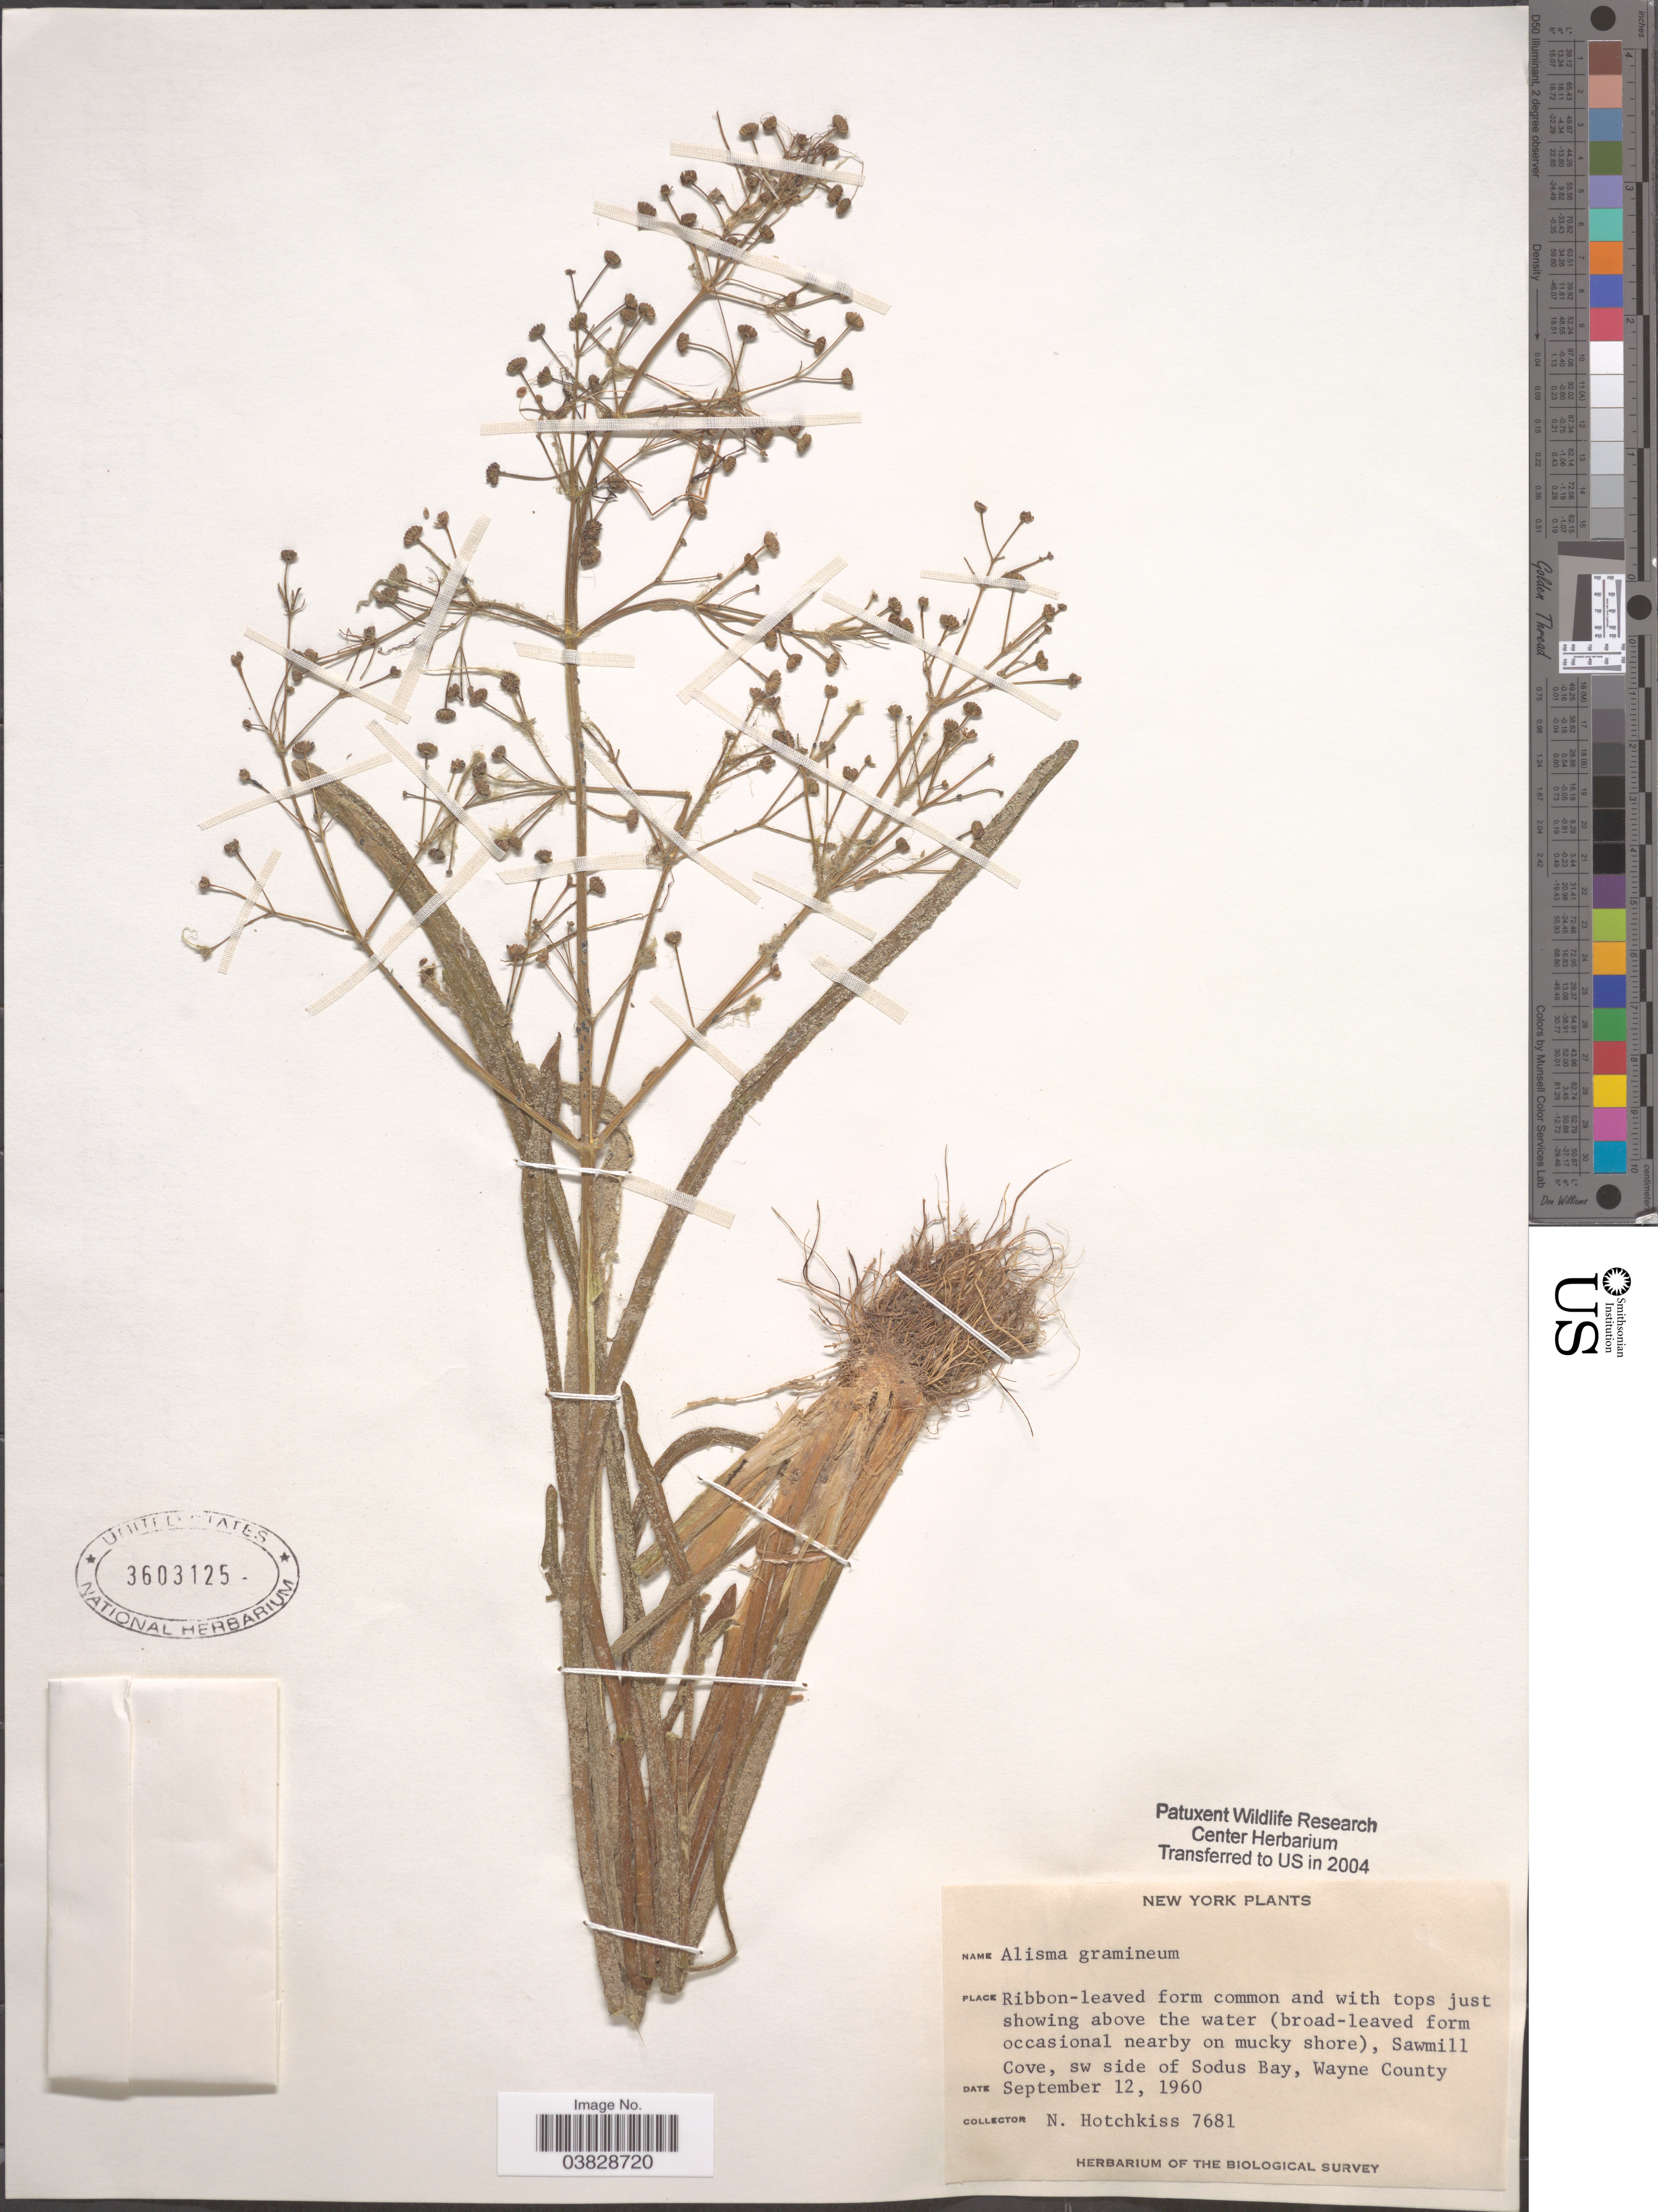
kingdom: Plantae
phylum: Tracheophyta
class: Liliopsida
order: Alismatales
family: Alismataceae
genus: Alisma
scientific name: Alisma gramineum var. graminifolia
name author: (Wahlenb.) A.J.Hendricks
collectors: N. Hotchkiss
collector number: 7681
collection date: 1960-09-12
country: United States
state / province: New York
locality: Ribbon-leaved form common and with tops just showing above the water (broad-leaved form occasional nearby on mucky shore), Sawmill Cove, sw side of Sodus Bay, Wayne County.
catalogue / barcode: US 3603125